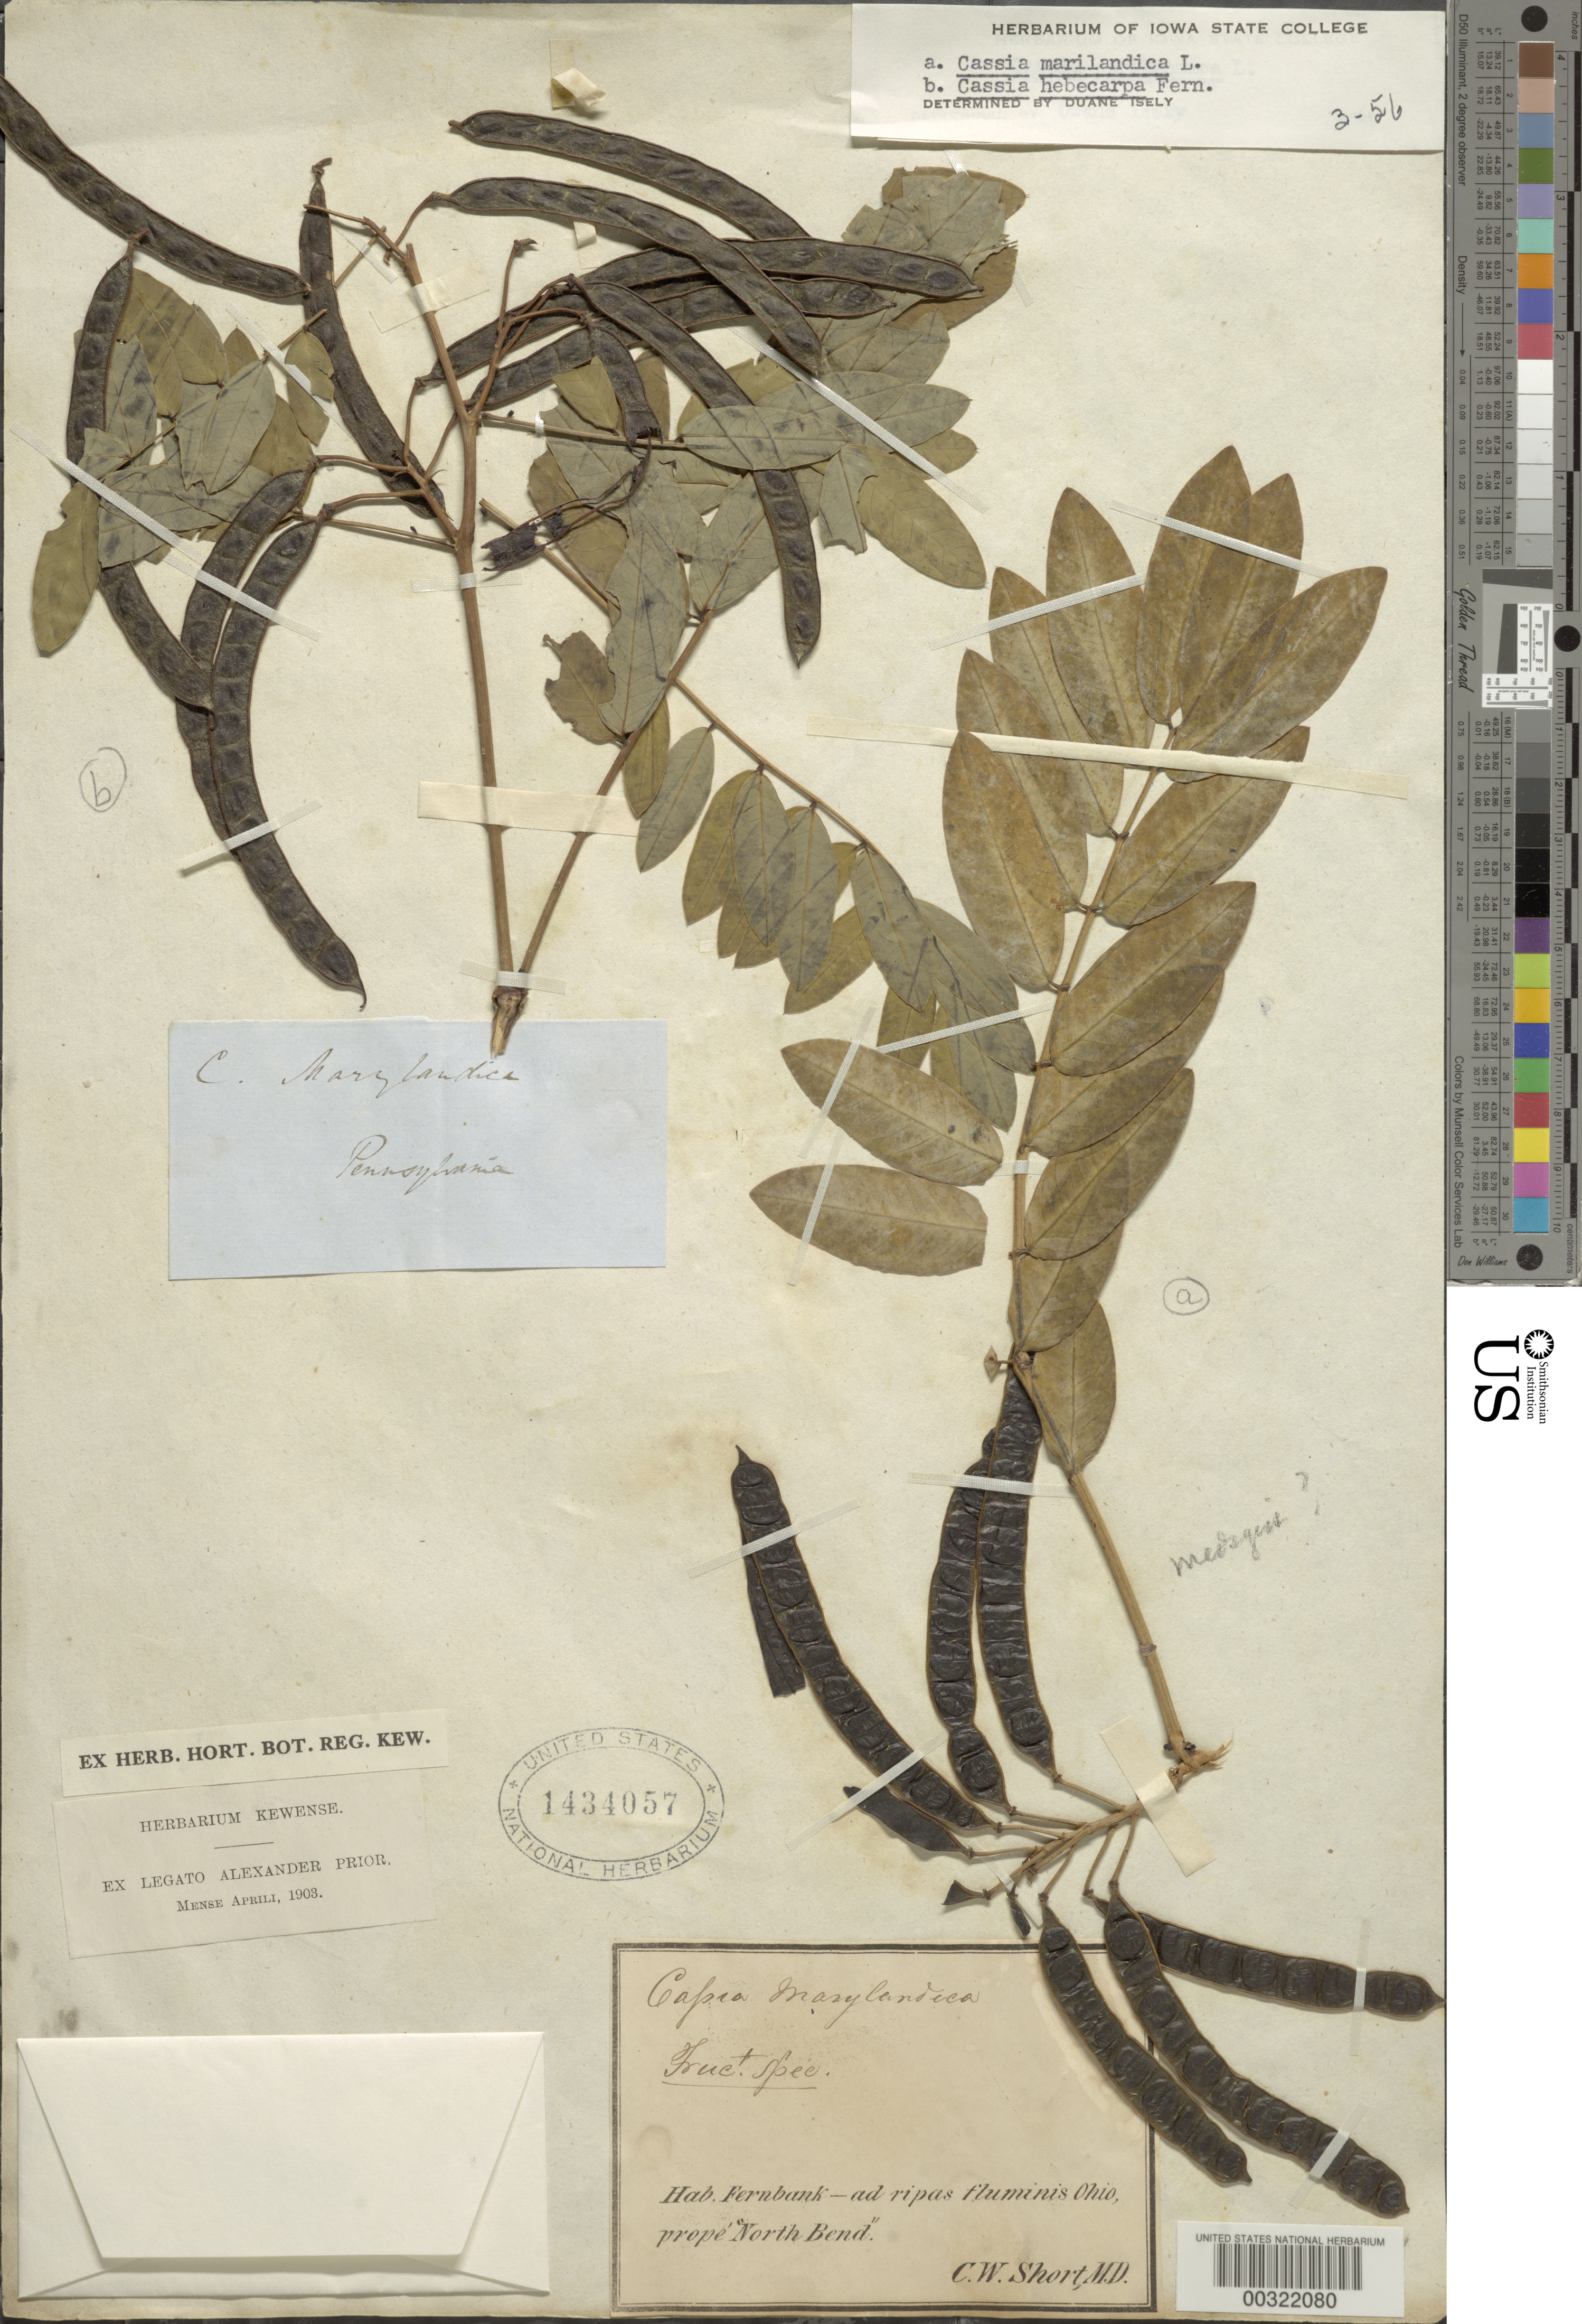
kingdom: Plantae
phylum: Tracheophyta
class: Magnoliopsida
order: Fabales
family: Fabaceae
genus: Senna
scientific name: Senna marilandica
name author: (L.) Link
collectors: C. W. Short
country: United States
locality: On the ohio river near the north bend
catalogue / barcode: US 1434057